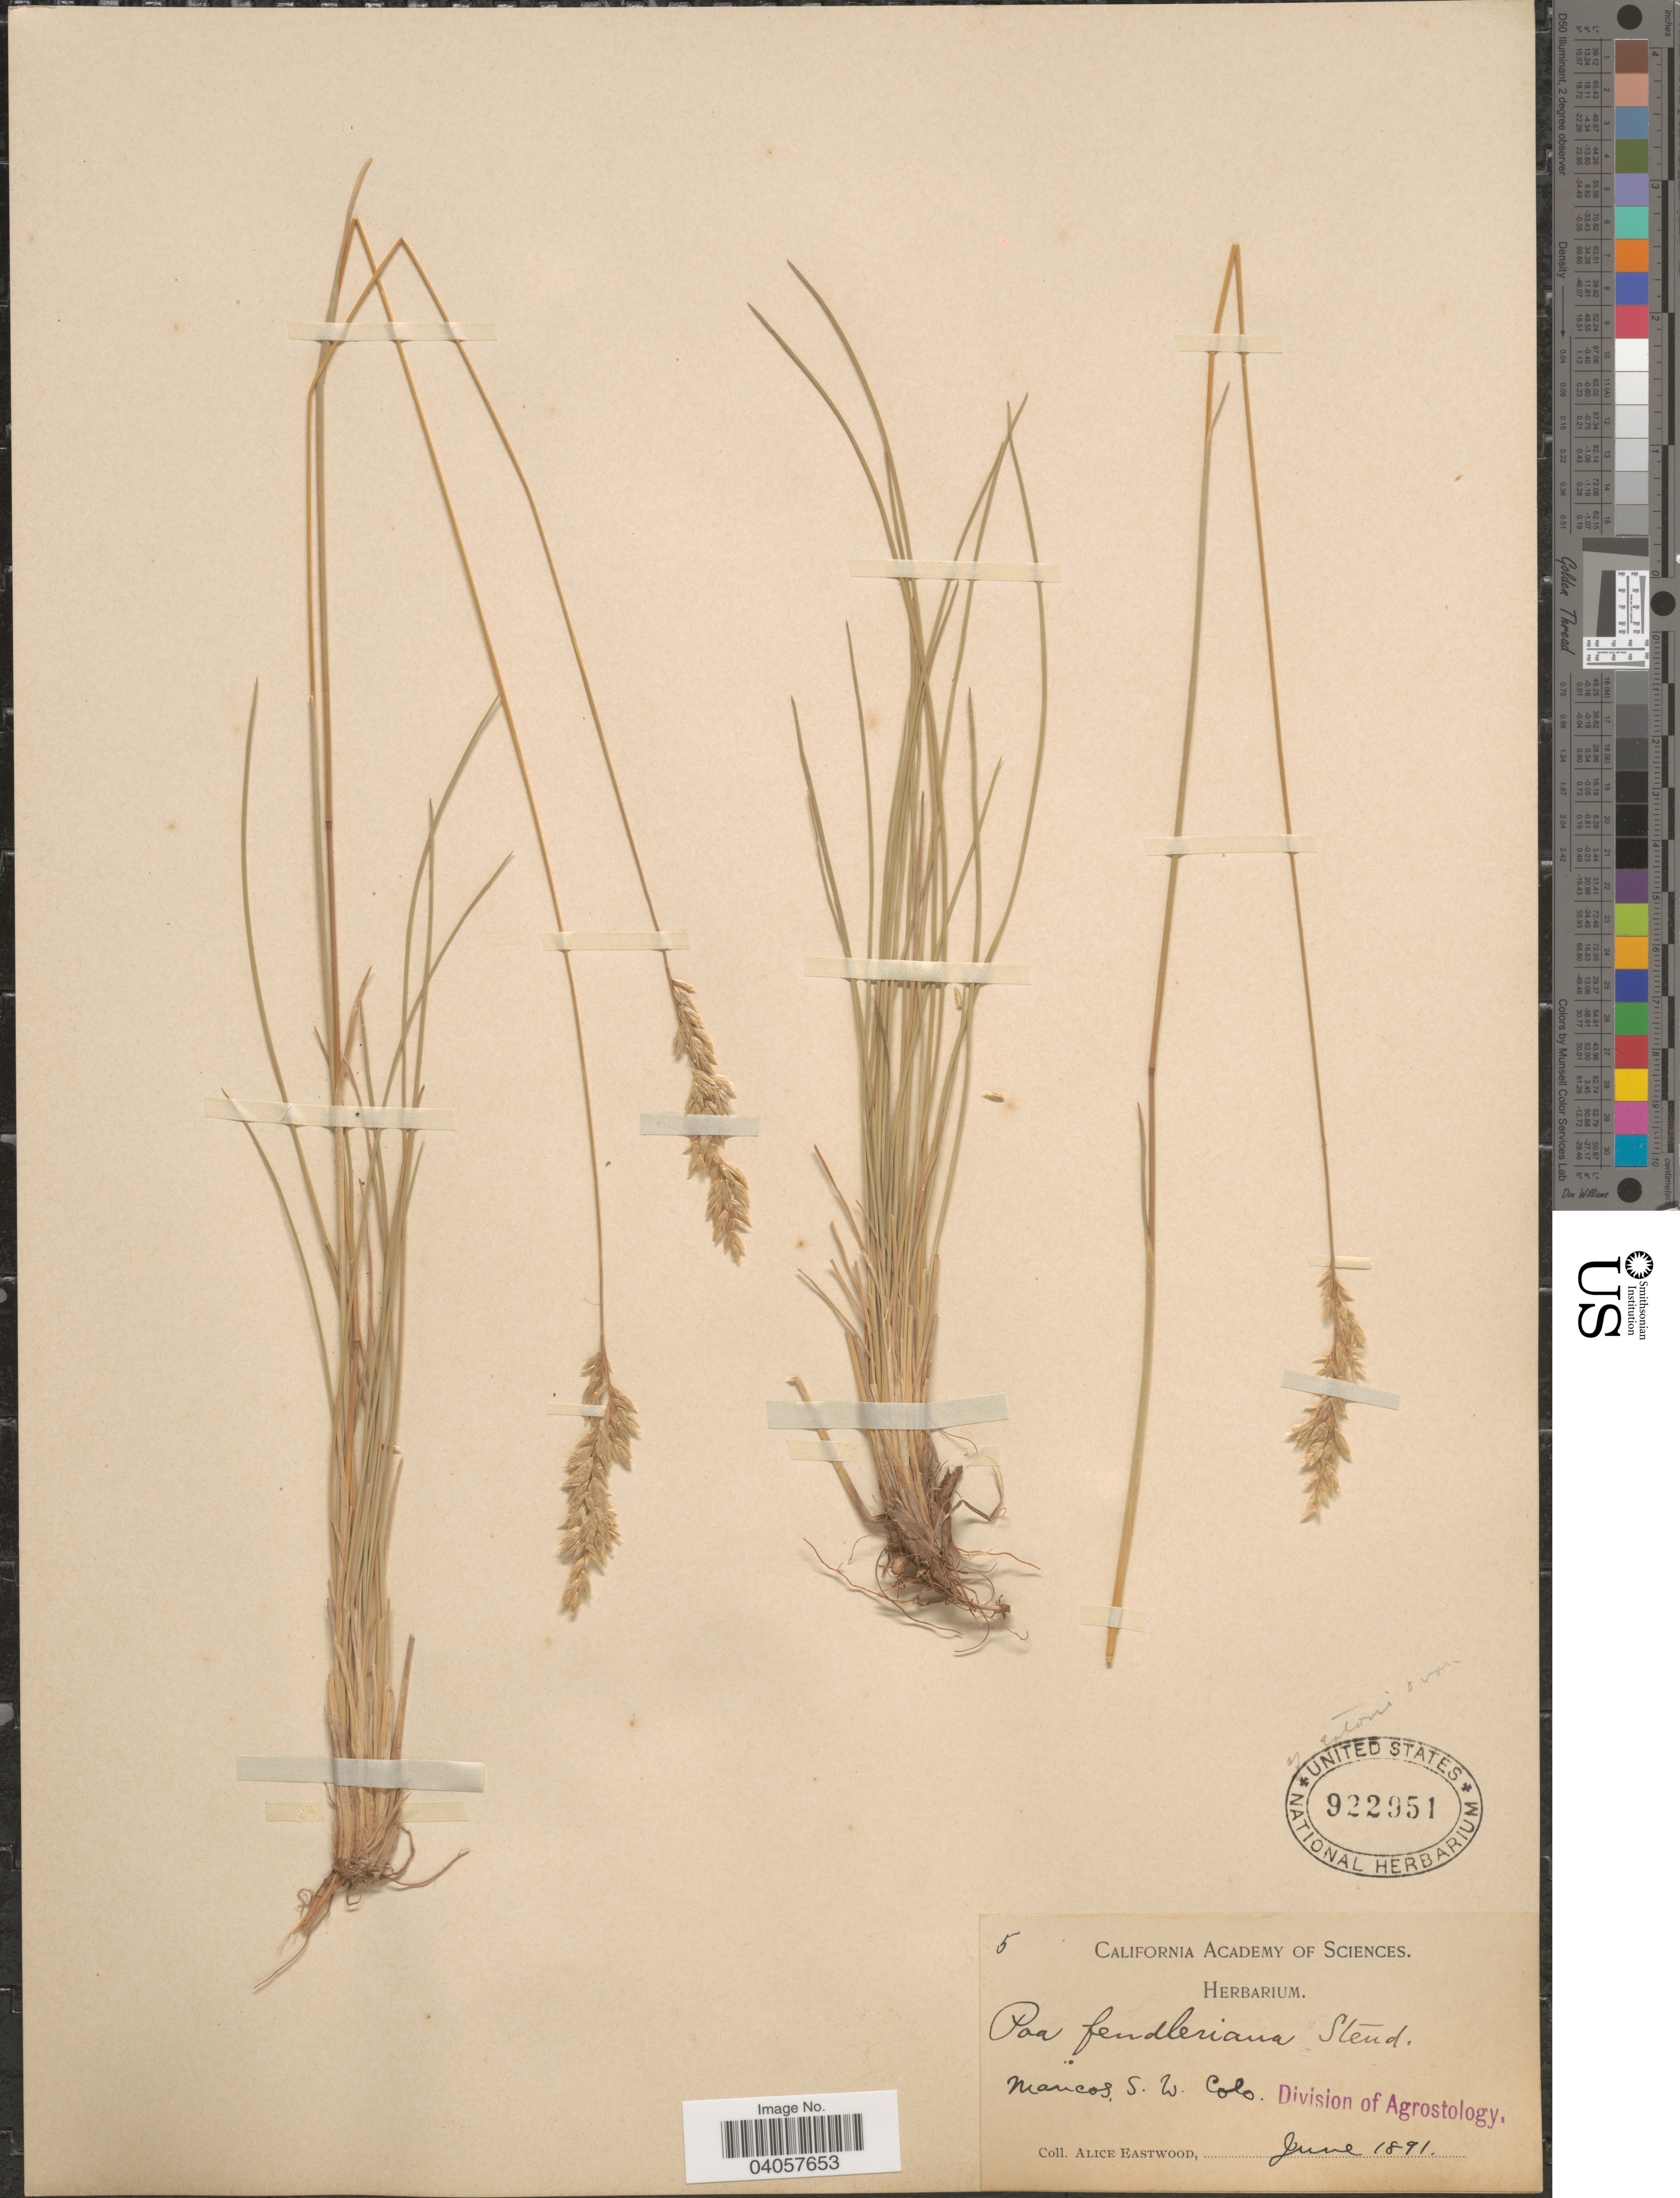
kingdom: Plantae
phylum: Tracheophyta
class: Liliopsida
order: Poales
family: Poaceae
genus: Poa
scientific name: Poa fendleriana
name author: (Steud.) Vasey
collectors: A. Eastwood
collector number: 5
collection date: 1891-06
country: United States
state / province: Colorado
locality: Mancos, S. W. Colo.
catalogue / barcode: US 922951